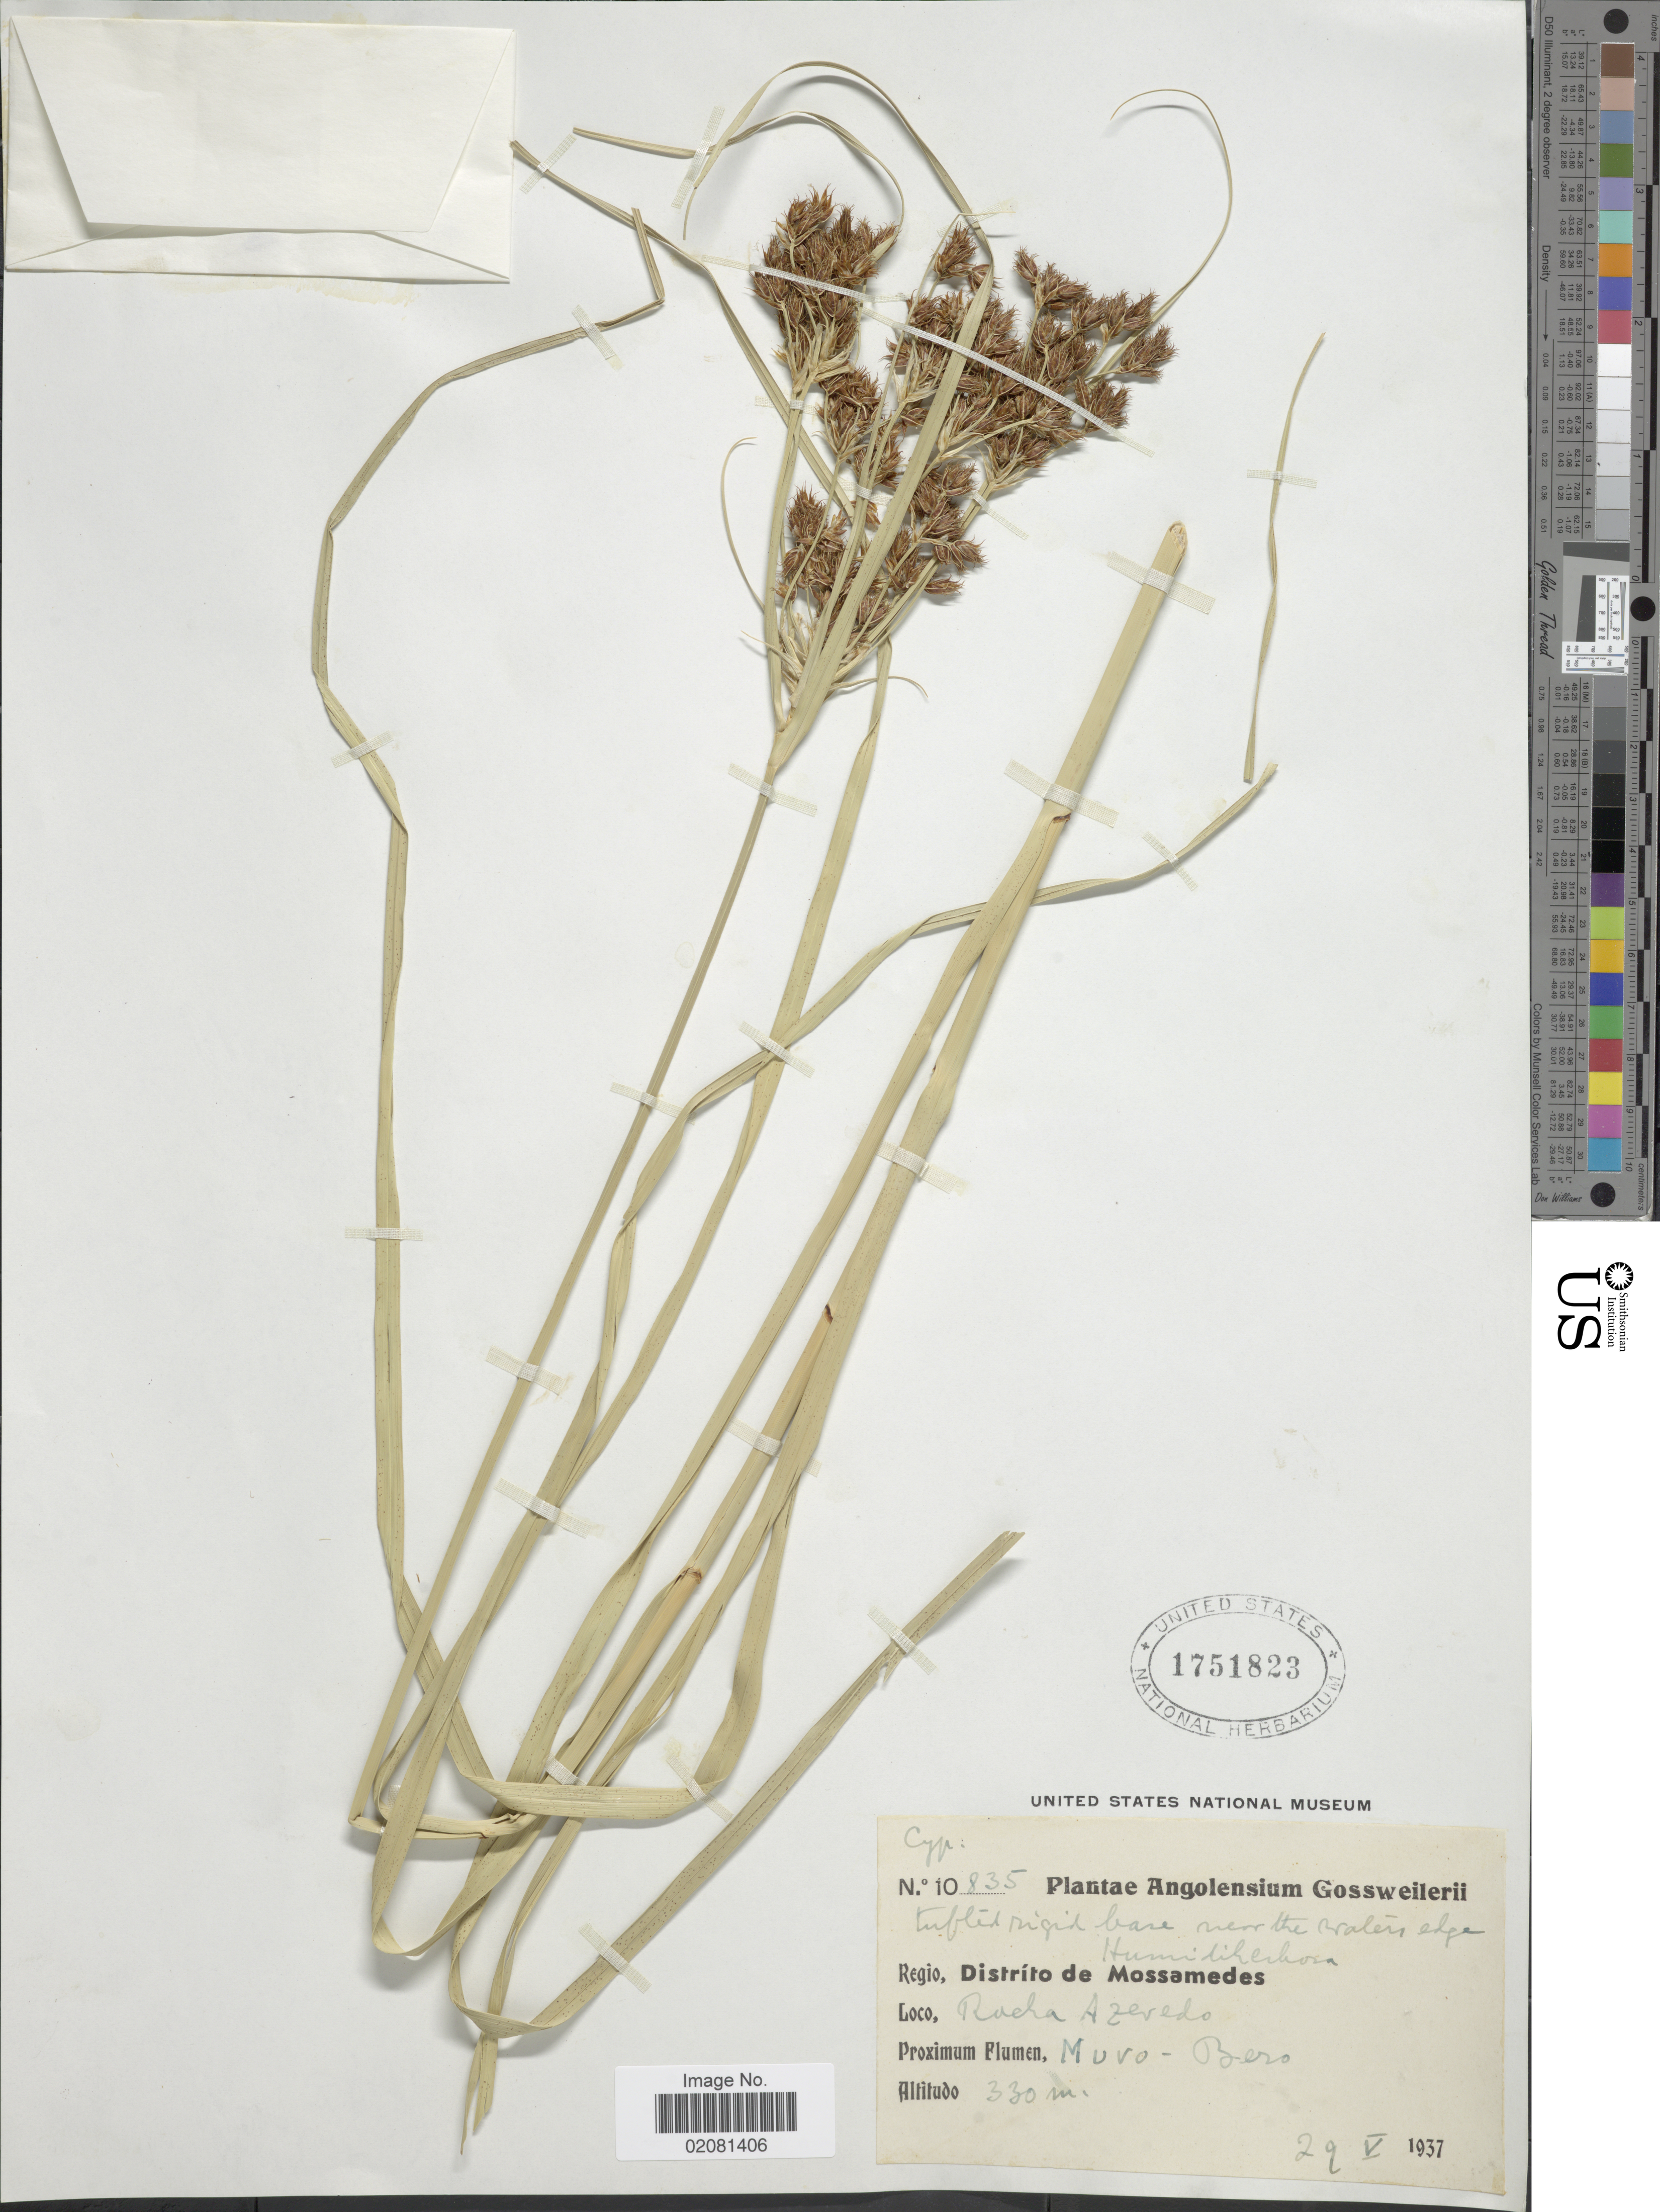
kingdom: Plantae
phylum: Tracheophyta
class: Liliopsida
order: Poales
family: Cyperaceae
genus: Bolboschoenus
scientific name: Bolboschoenus nobilis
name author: (Ridley) Goetgh. & D.A. Simpson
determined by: Strong, Mark T., (BOT), Smithsonian Institution - National Museum of Natural History (UNITED STATES)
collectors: A. Gossweiler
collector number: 10835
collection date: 1937-05-29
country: Angola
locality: Distríto de Mossamedes. Rocha Azevedo. Muvo - Bero.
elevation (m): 330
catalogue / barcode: US 1751823